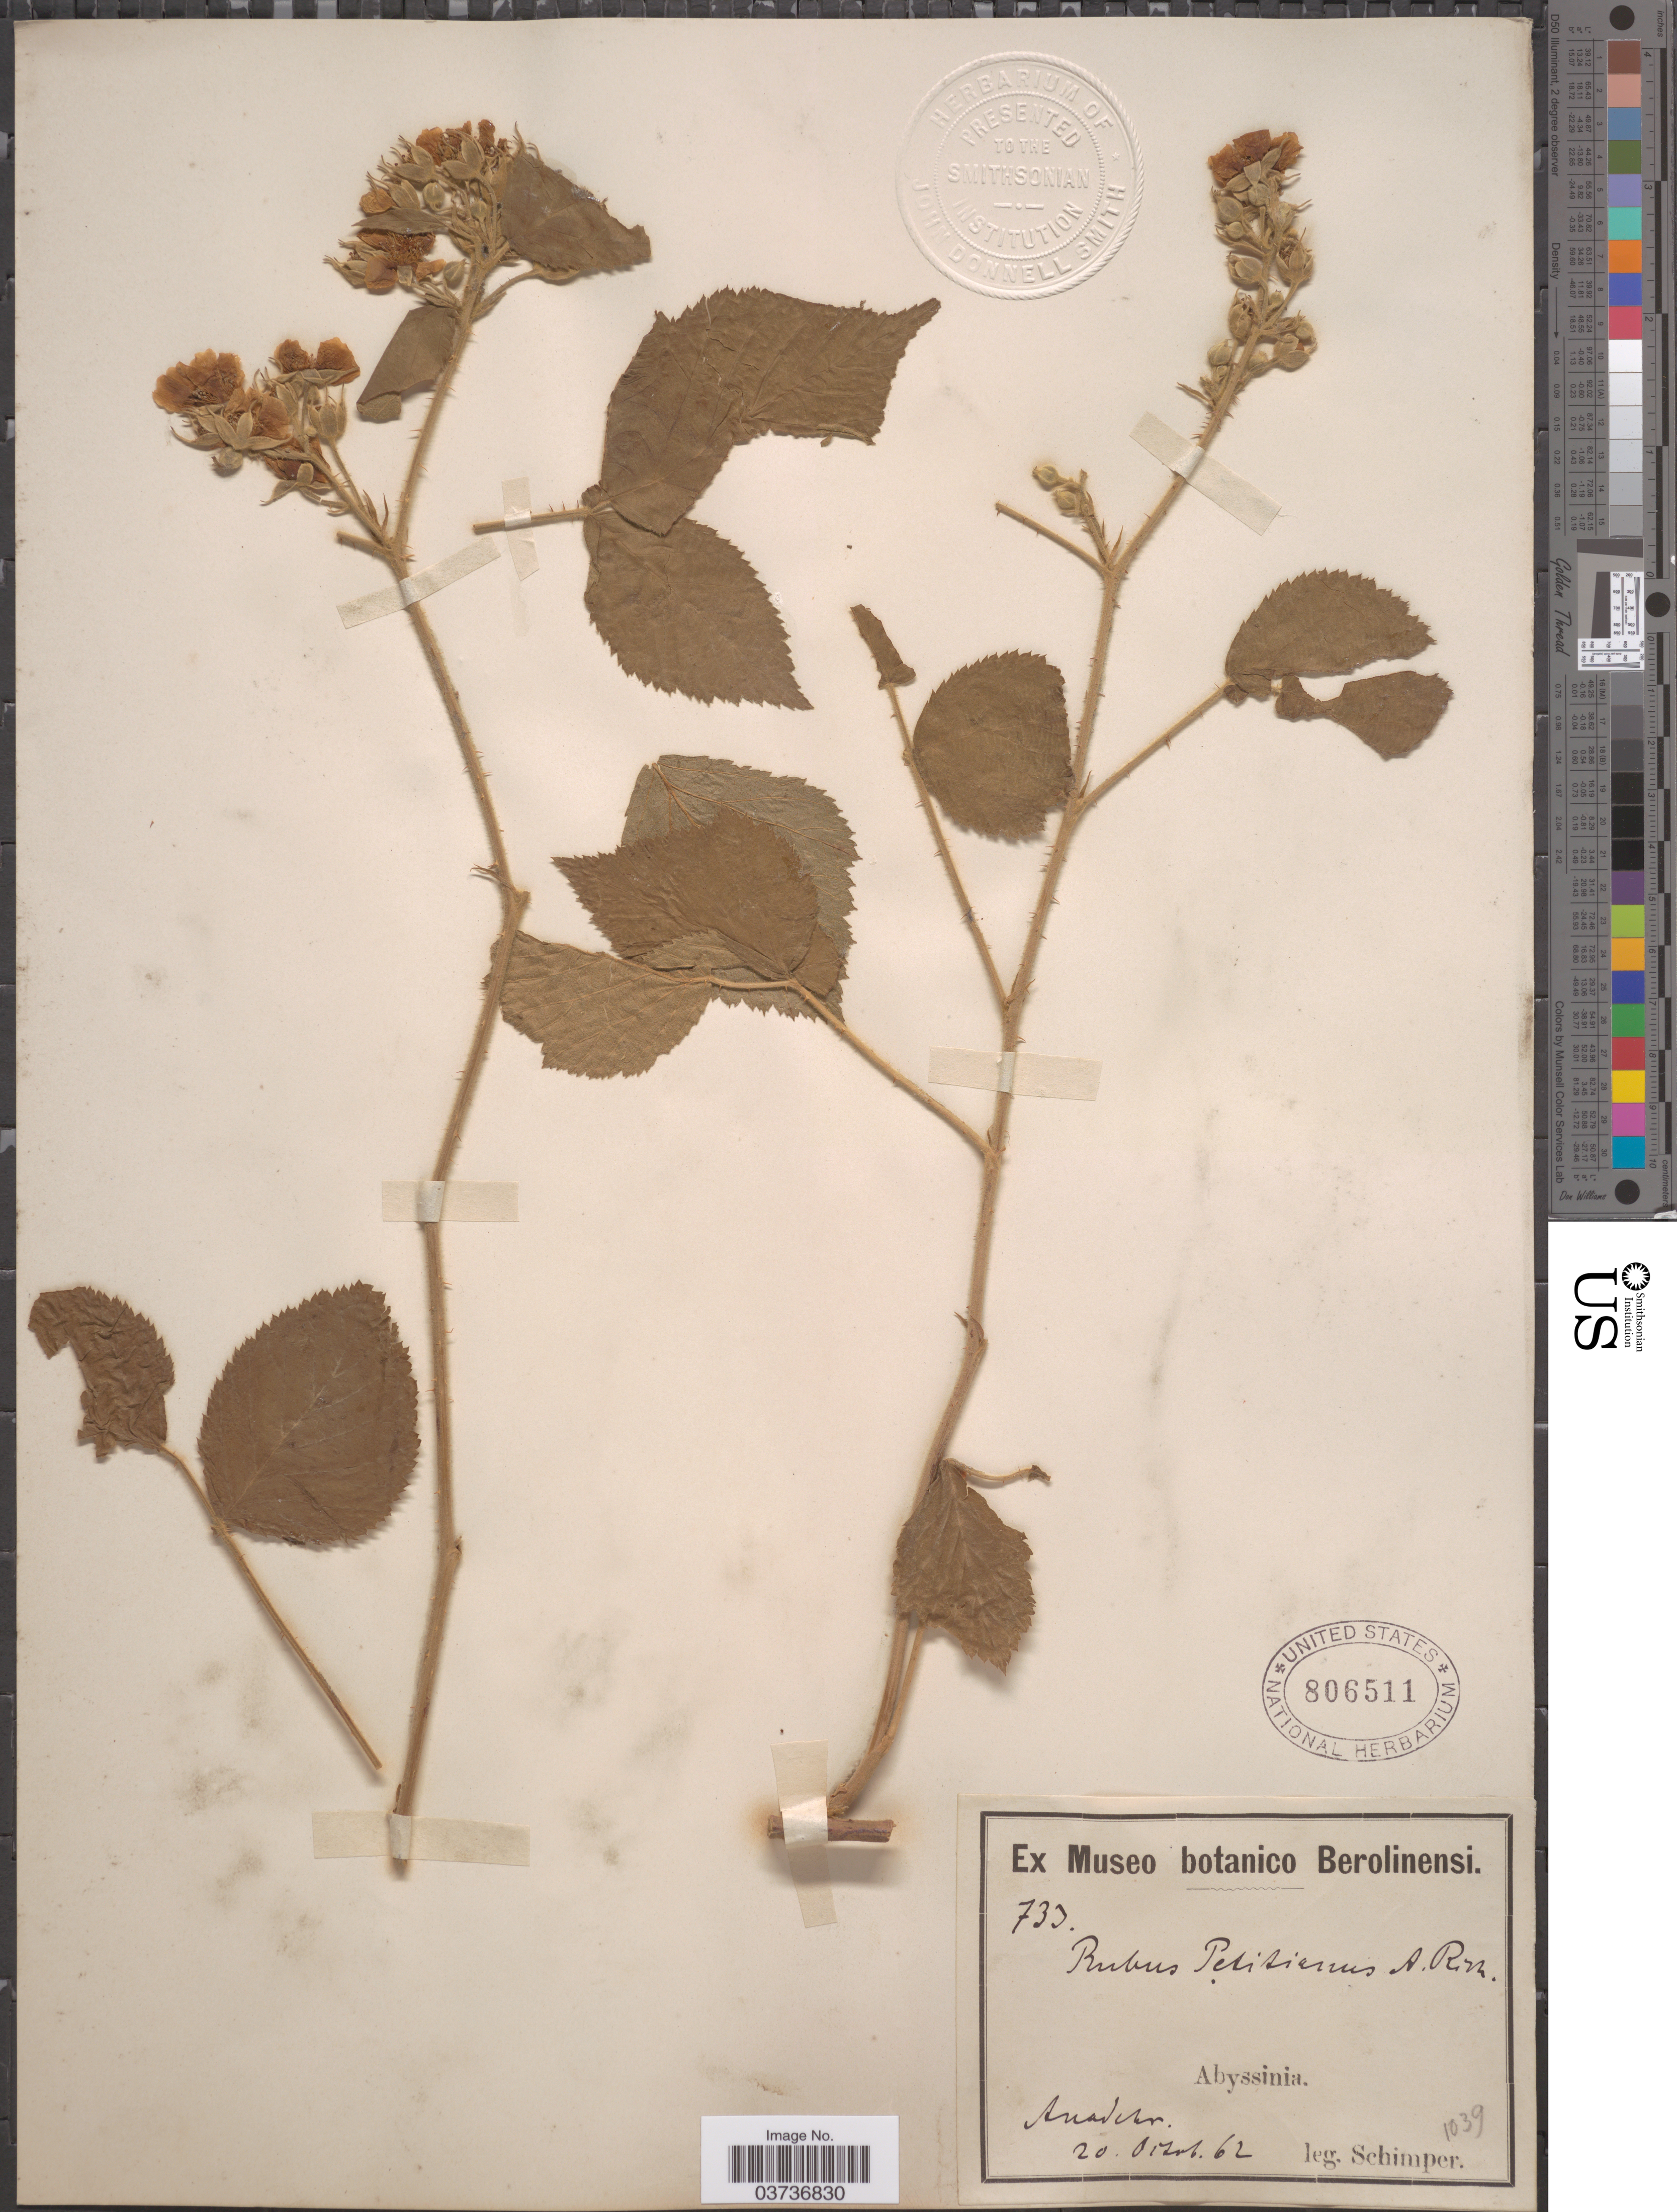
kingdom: Plantae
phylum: Tracheophyta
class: Magnoliopsida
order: Rosales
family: Rosaceae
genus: Rubus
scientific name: Rubus petitianus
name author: A. Rich.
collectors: -. Schimper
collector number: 733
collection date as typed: Transcribed d/m/y: 20/10/62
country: Ethiopia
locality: Abyssinia.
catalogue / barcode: US 806511